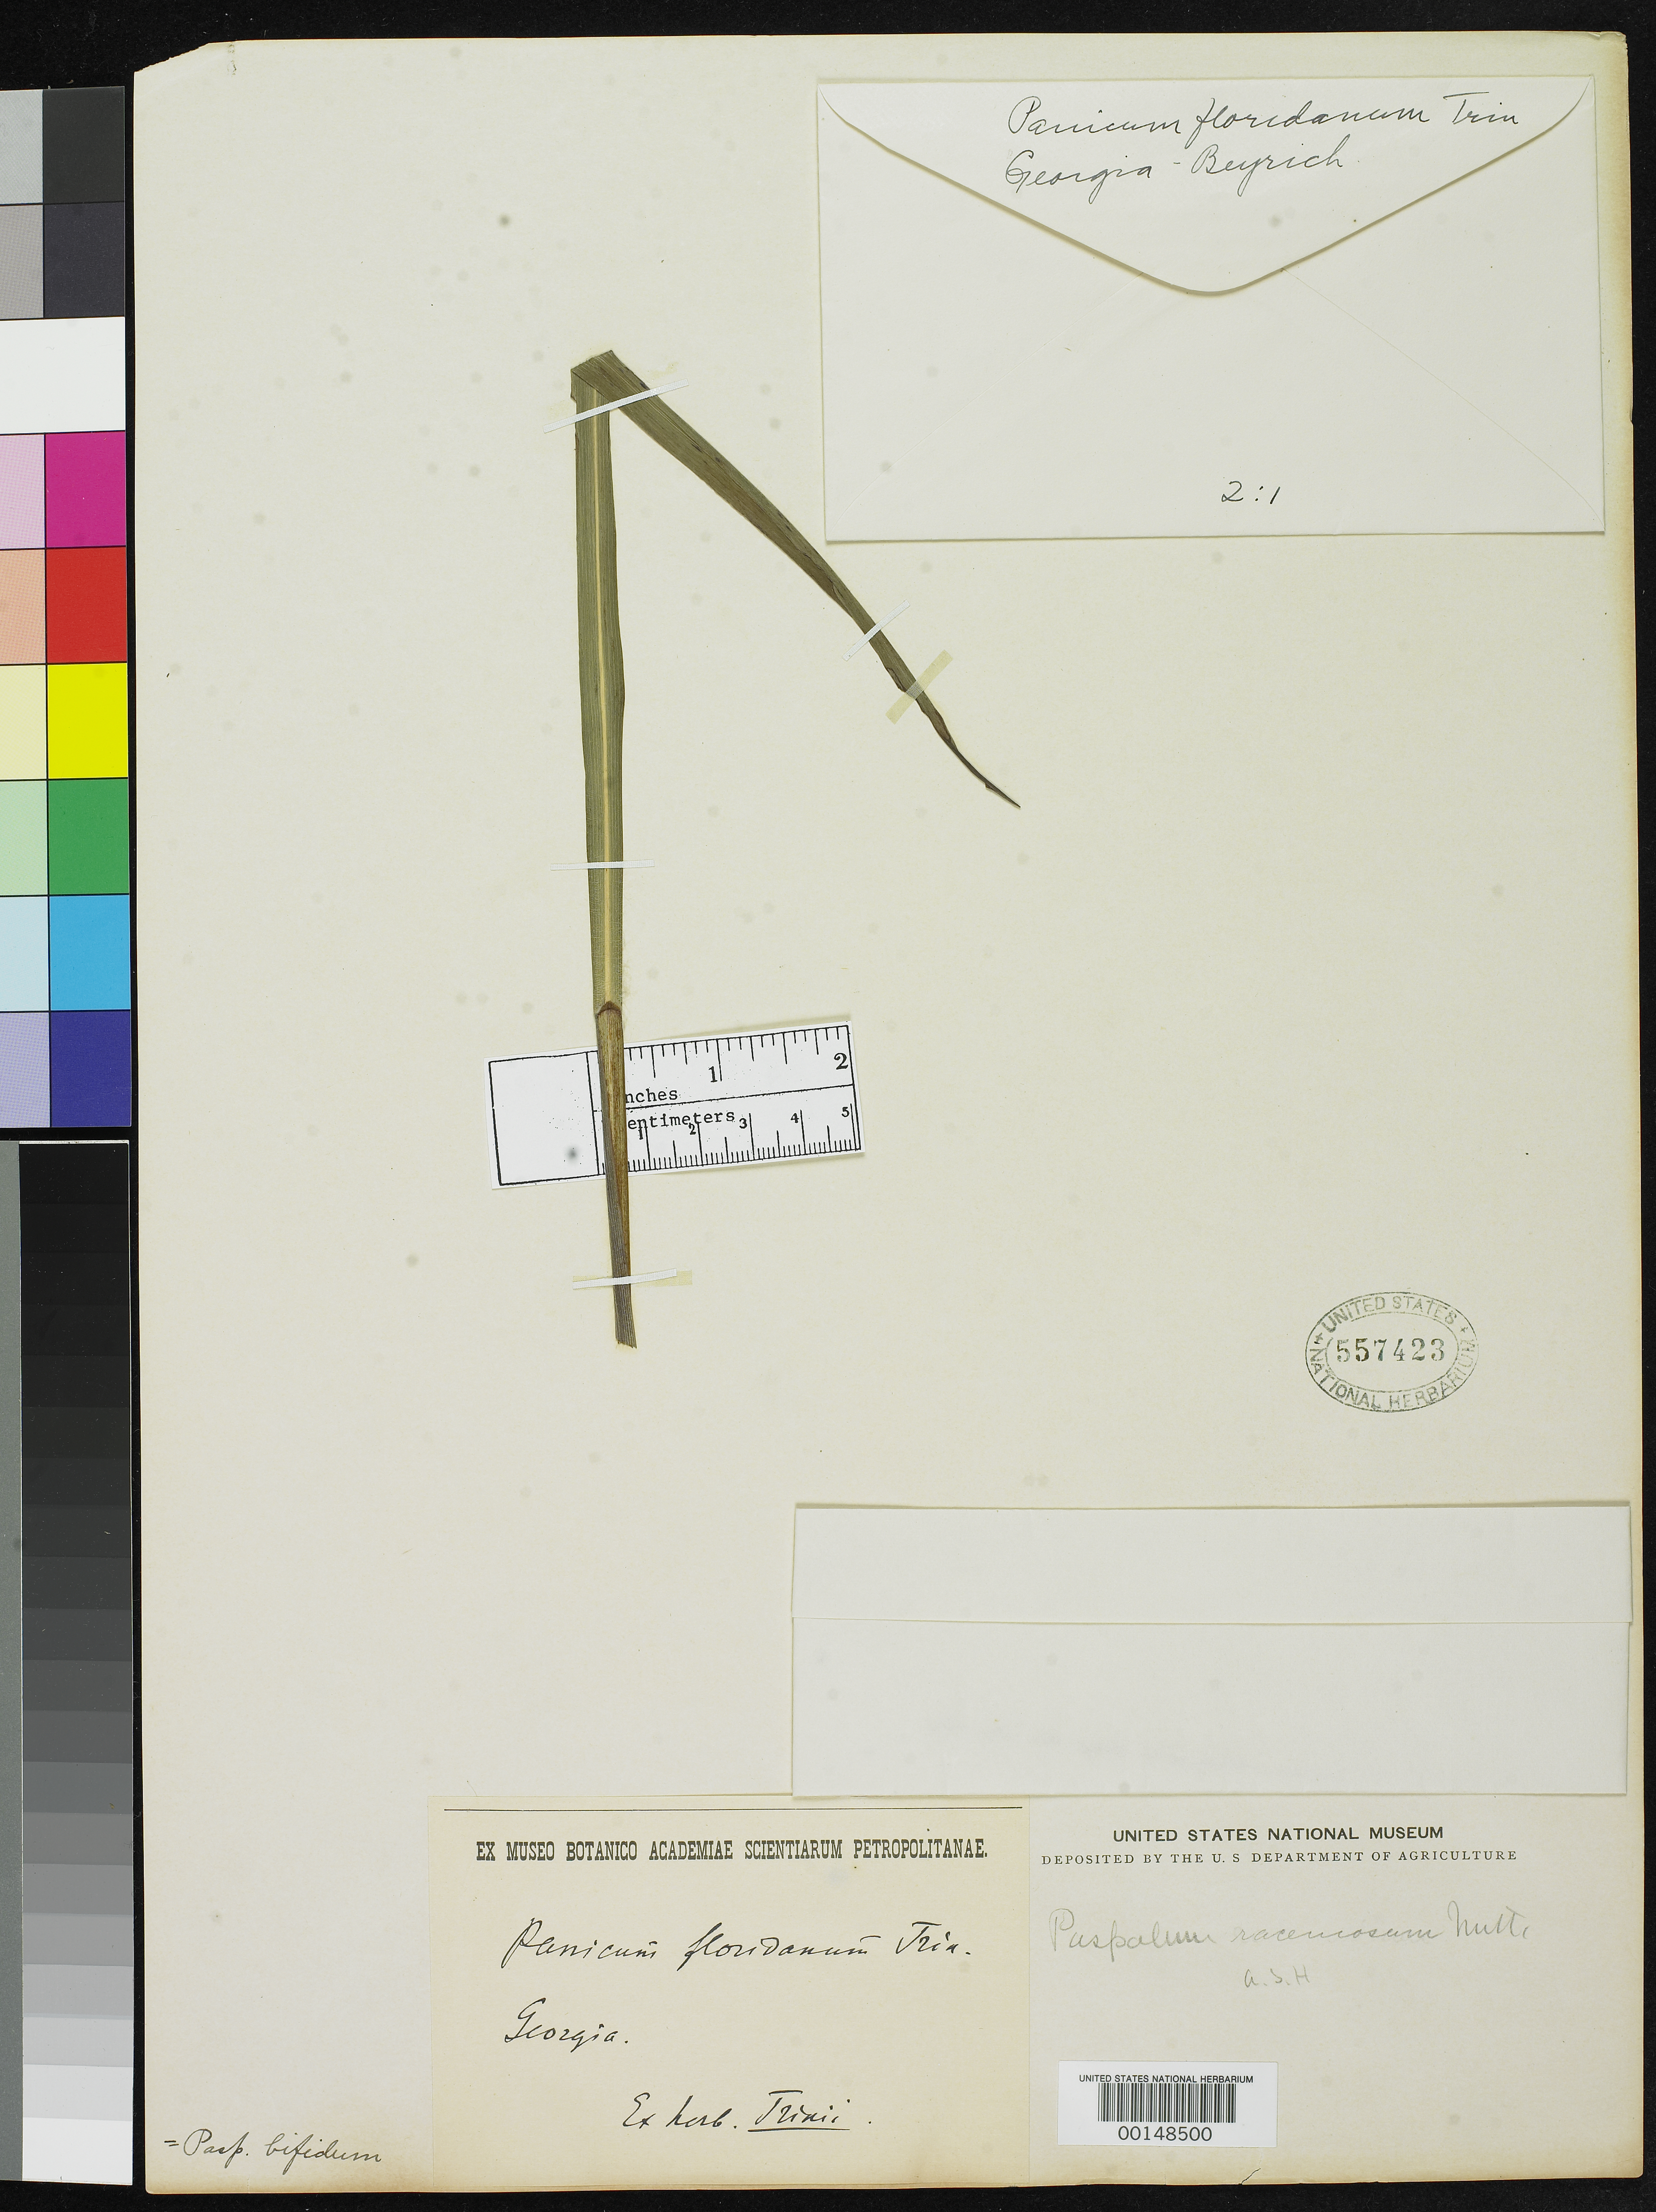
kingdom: Plantae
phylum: Tracheophyta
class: Liliopsida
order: Poales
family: Poaceae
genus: Panicum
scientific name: Panicum floridanum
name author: Trin.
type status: Type Fragment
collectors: H. Beyrich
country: United States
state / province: Georgia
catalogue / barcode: US 557423